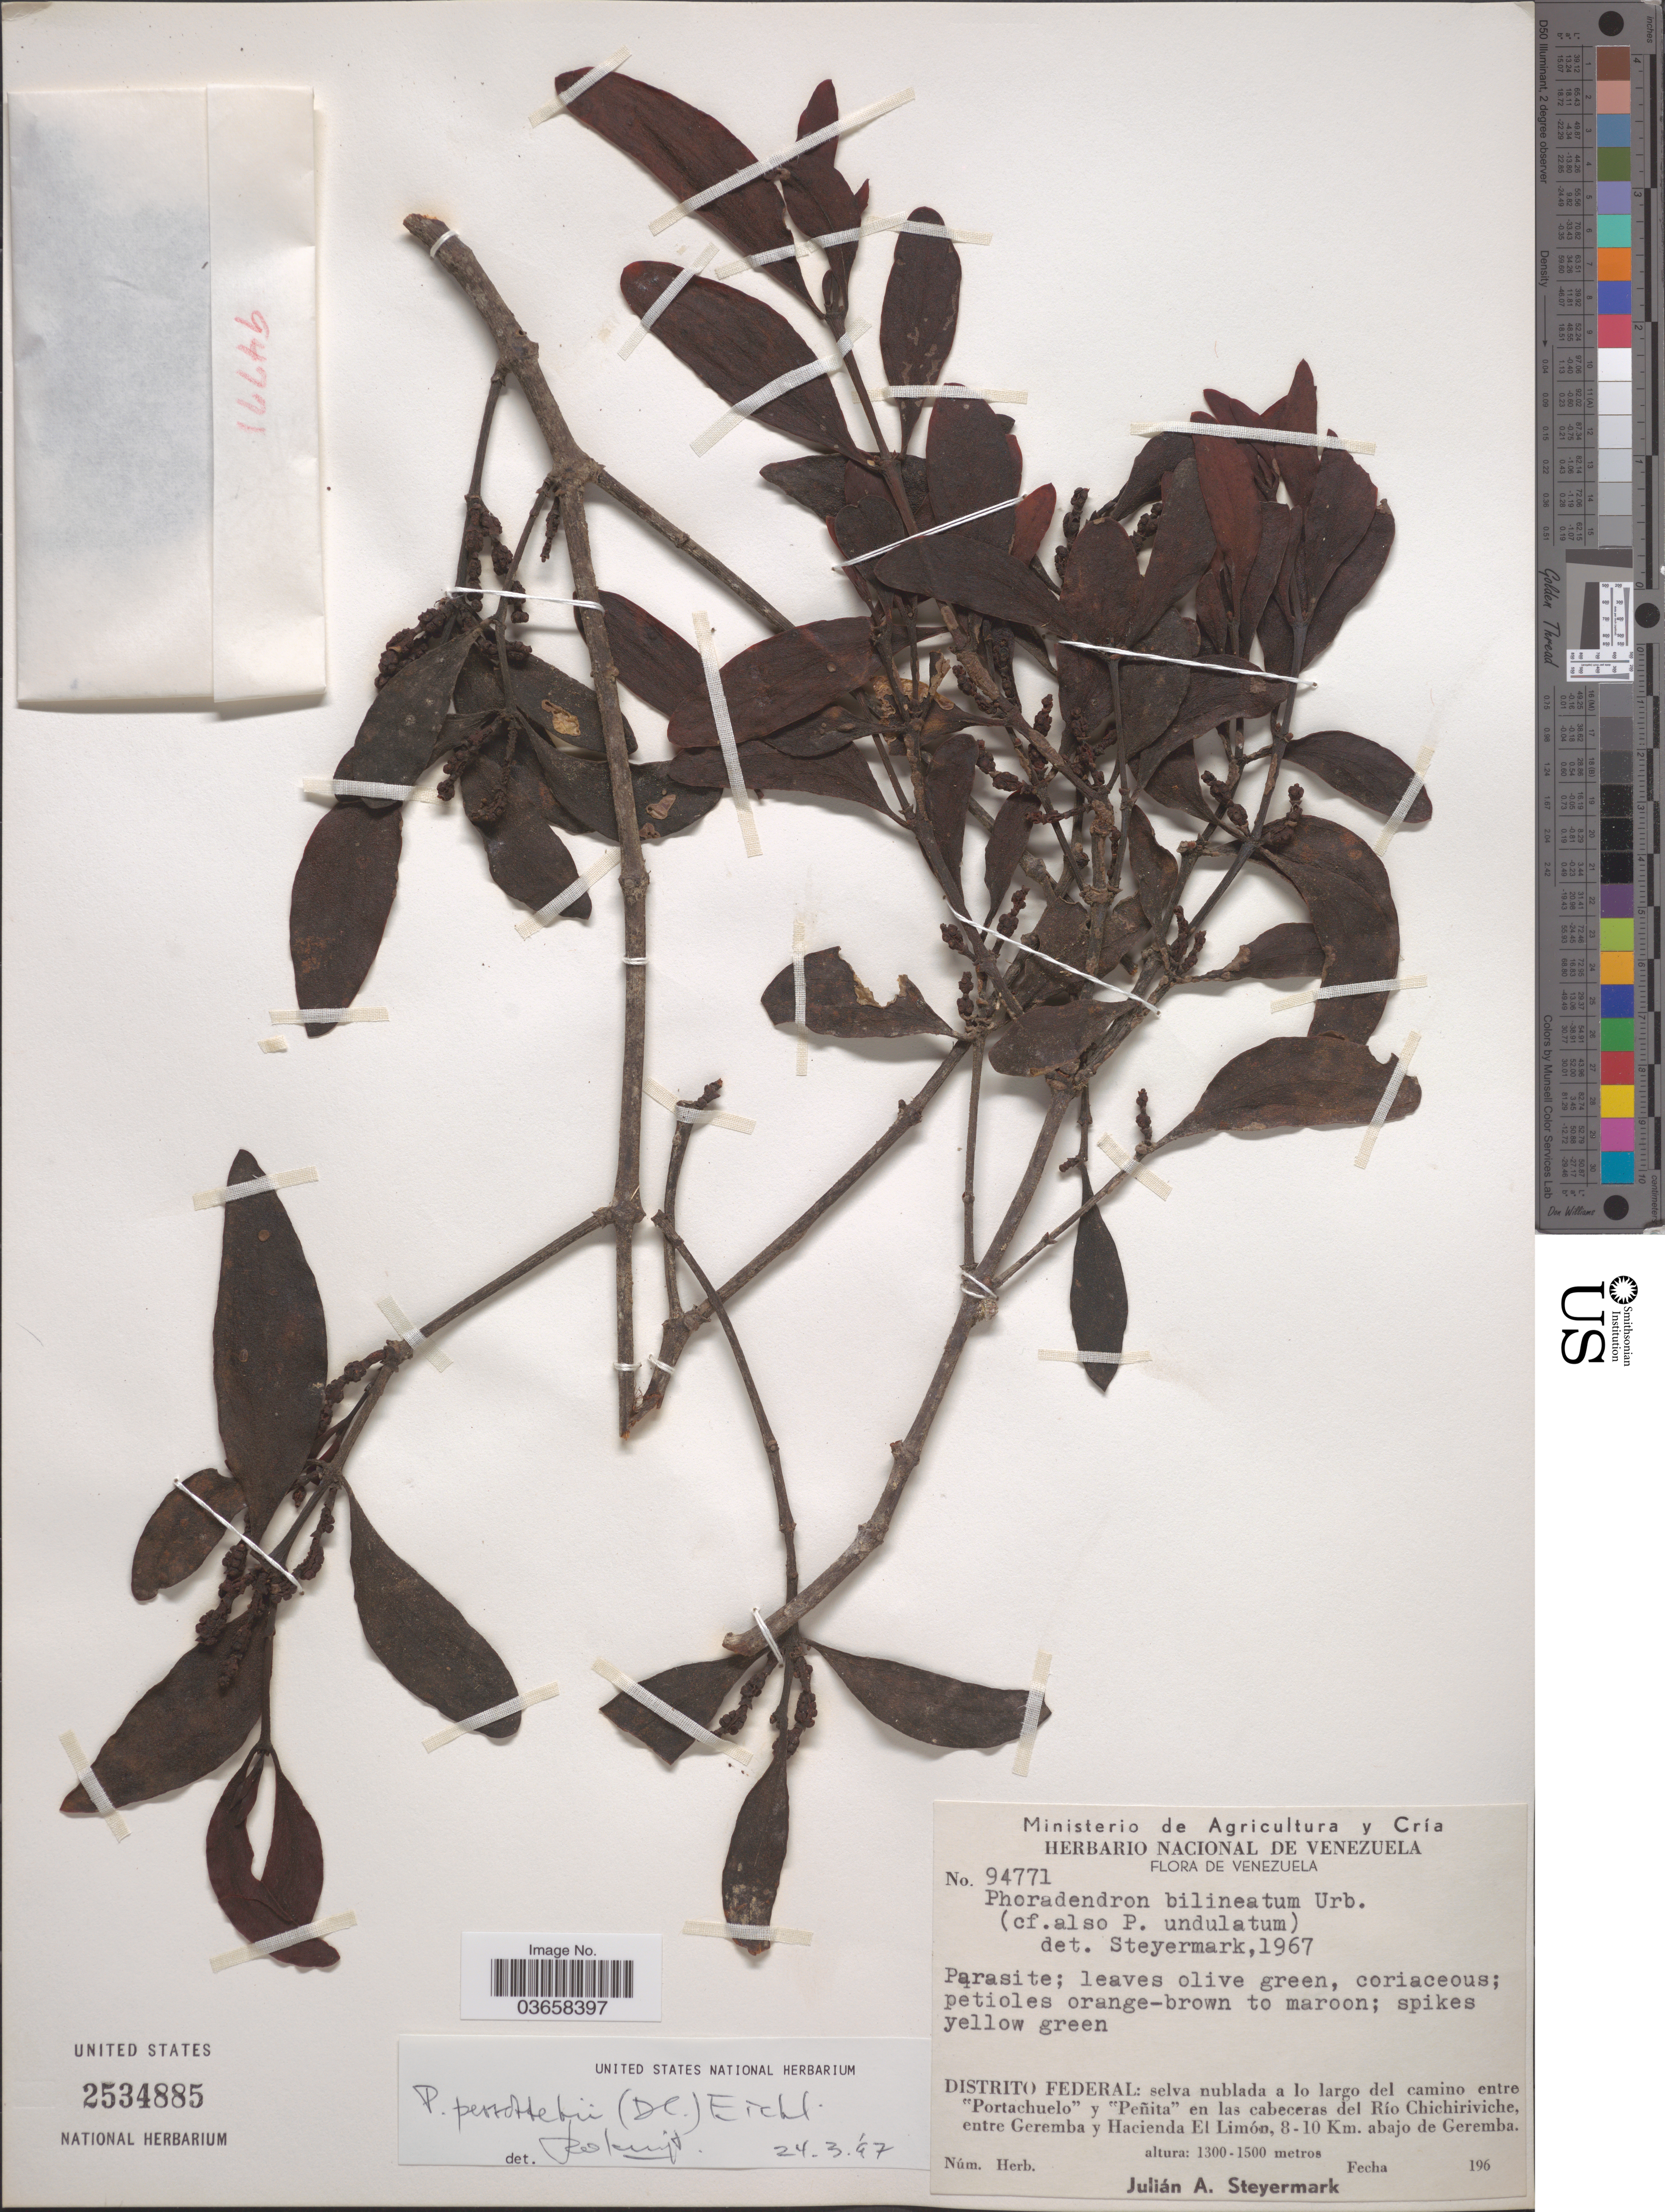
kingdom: Plantae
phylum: Tracheophyta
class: Magnoliopsida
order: Santalales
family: Viscaceae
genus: Phoradendron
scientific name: Phoradendron perrottetii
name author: (DC.) Eichler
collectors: J. Steyermark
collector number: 94771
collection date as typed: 196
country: Venezuela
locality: Distrito Federal: selva nublada a lo largo del camino entre "Portachuelo" y "Peñita" en las cabeceras del Río Chichiriviche, entre Geremba y Hacienda El Limón, 8-10 Km. abajo de Geremba.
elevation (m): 1300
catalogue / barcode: US 2534885